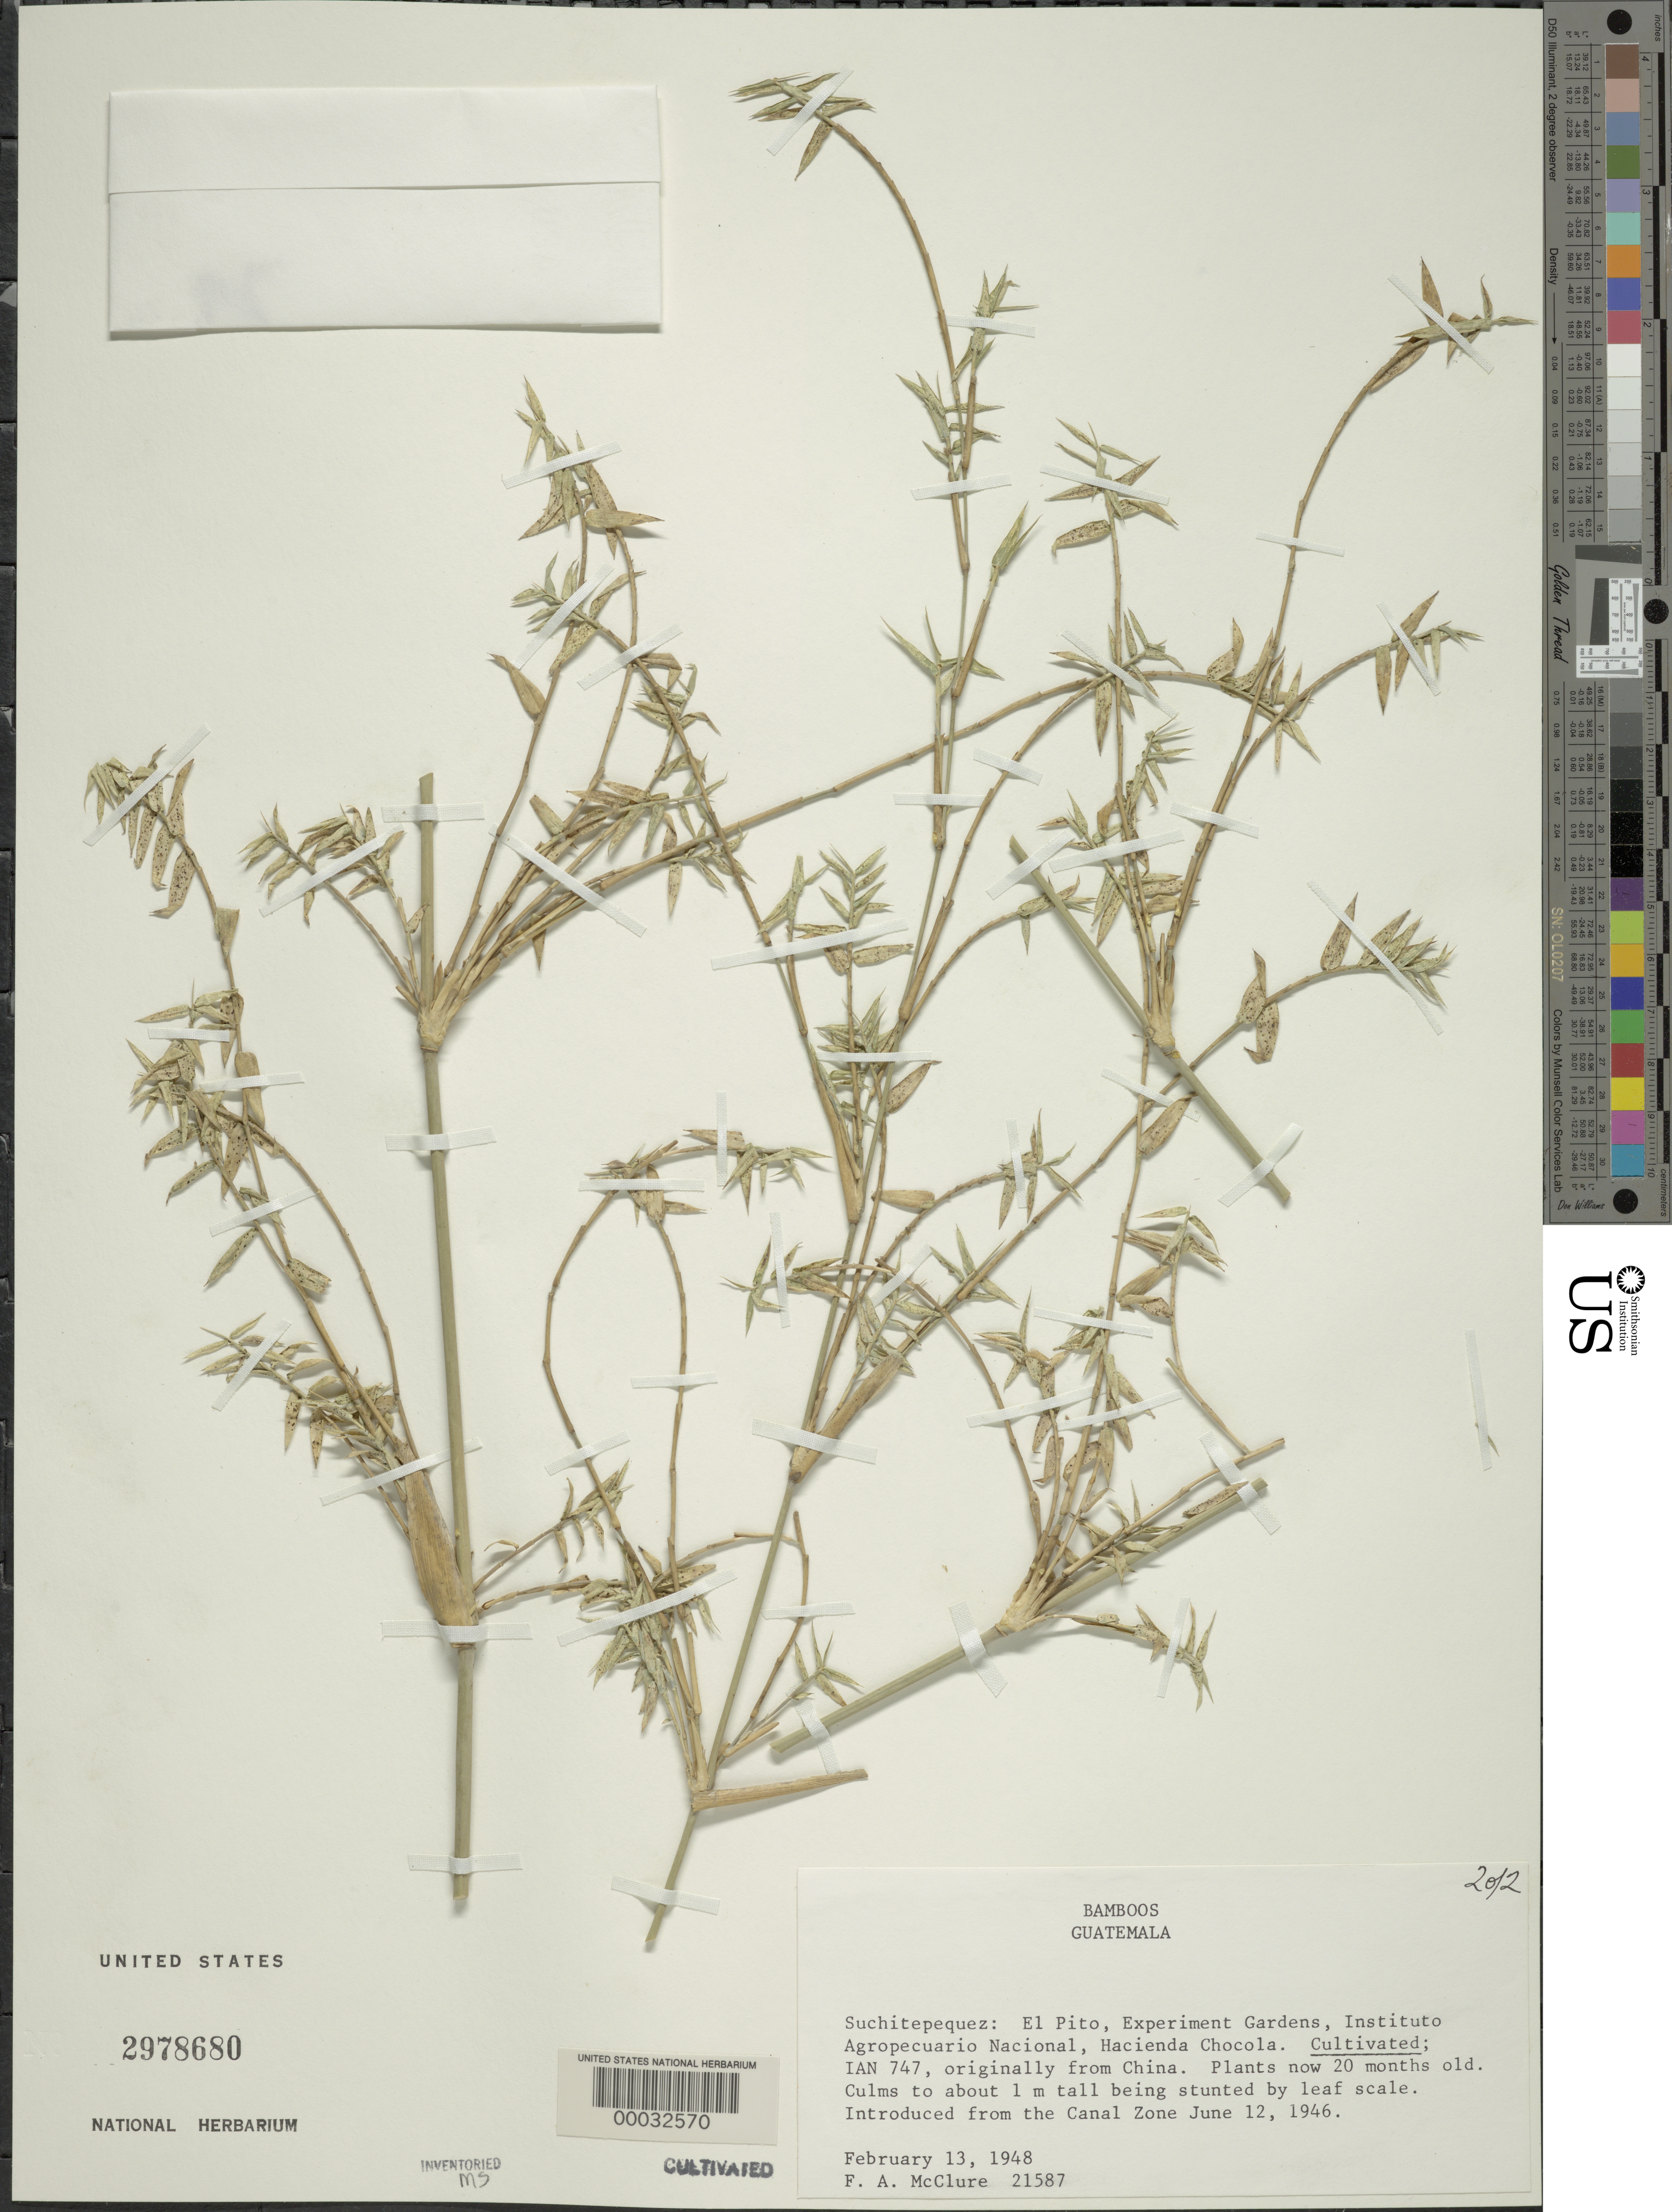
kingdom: Plantae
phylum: Tracheophyta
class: Liliopsida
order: Poales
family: Poaceae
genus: Bambusa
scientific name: Bambusa multiplex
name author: (Lour.) Raeusch. ex Schult. & Schult. f.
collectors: F. A. McClure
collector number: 21587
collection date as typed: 13 Feb 1943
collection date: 1943-02-13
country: Guatemala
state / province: Suchitepéquez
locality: Experimental garden - El Pito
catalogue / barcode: US 2978680